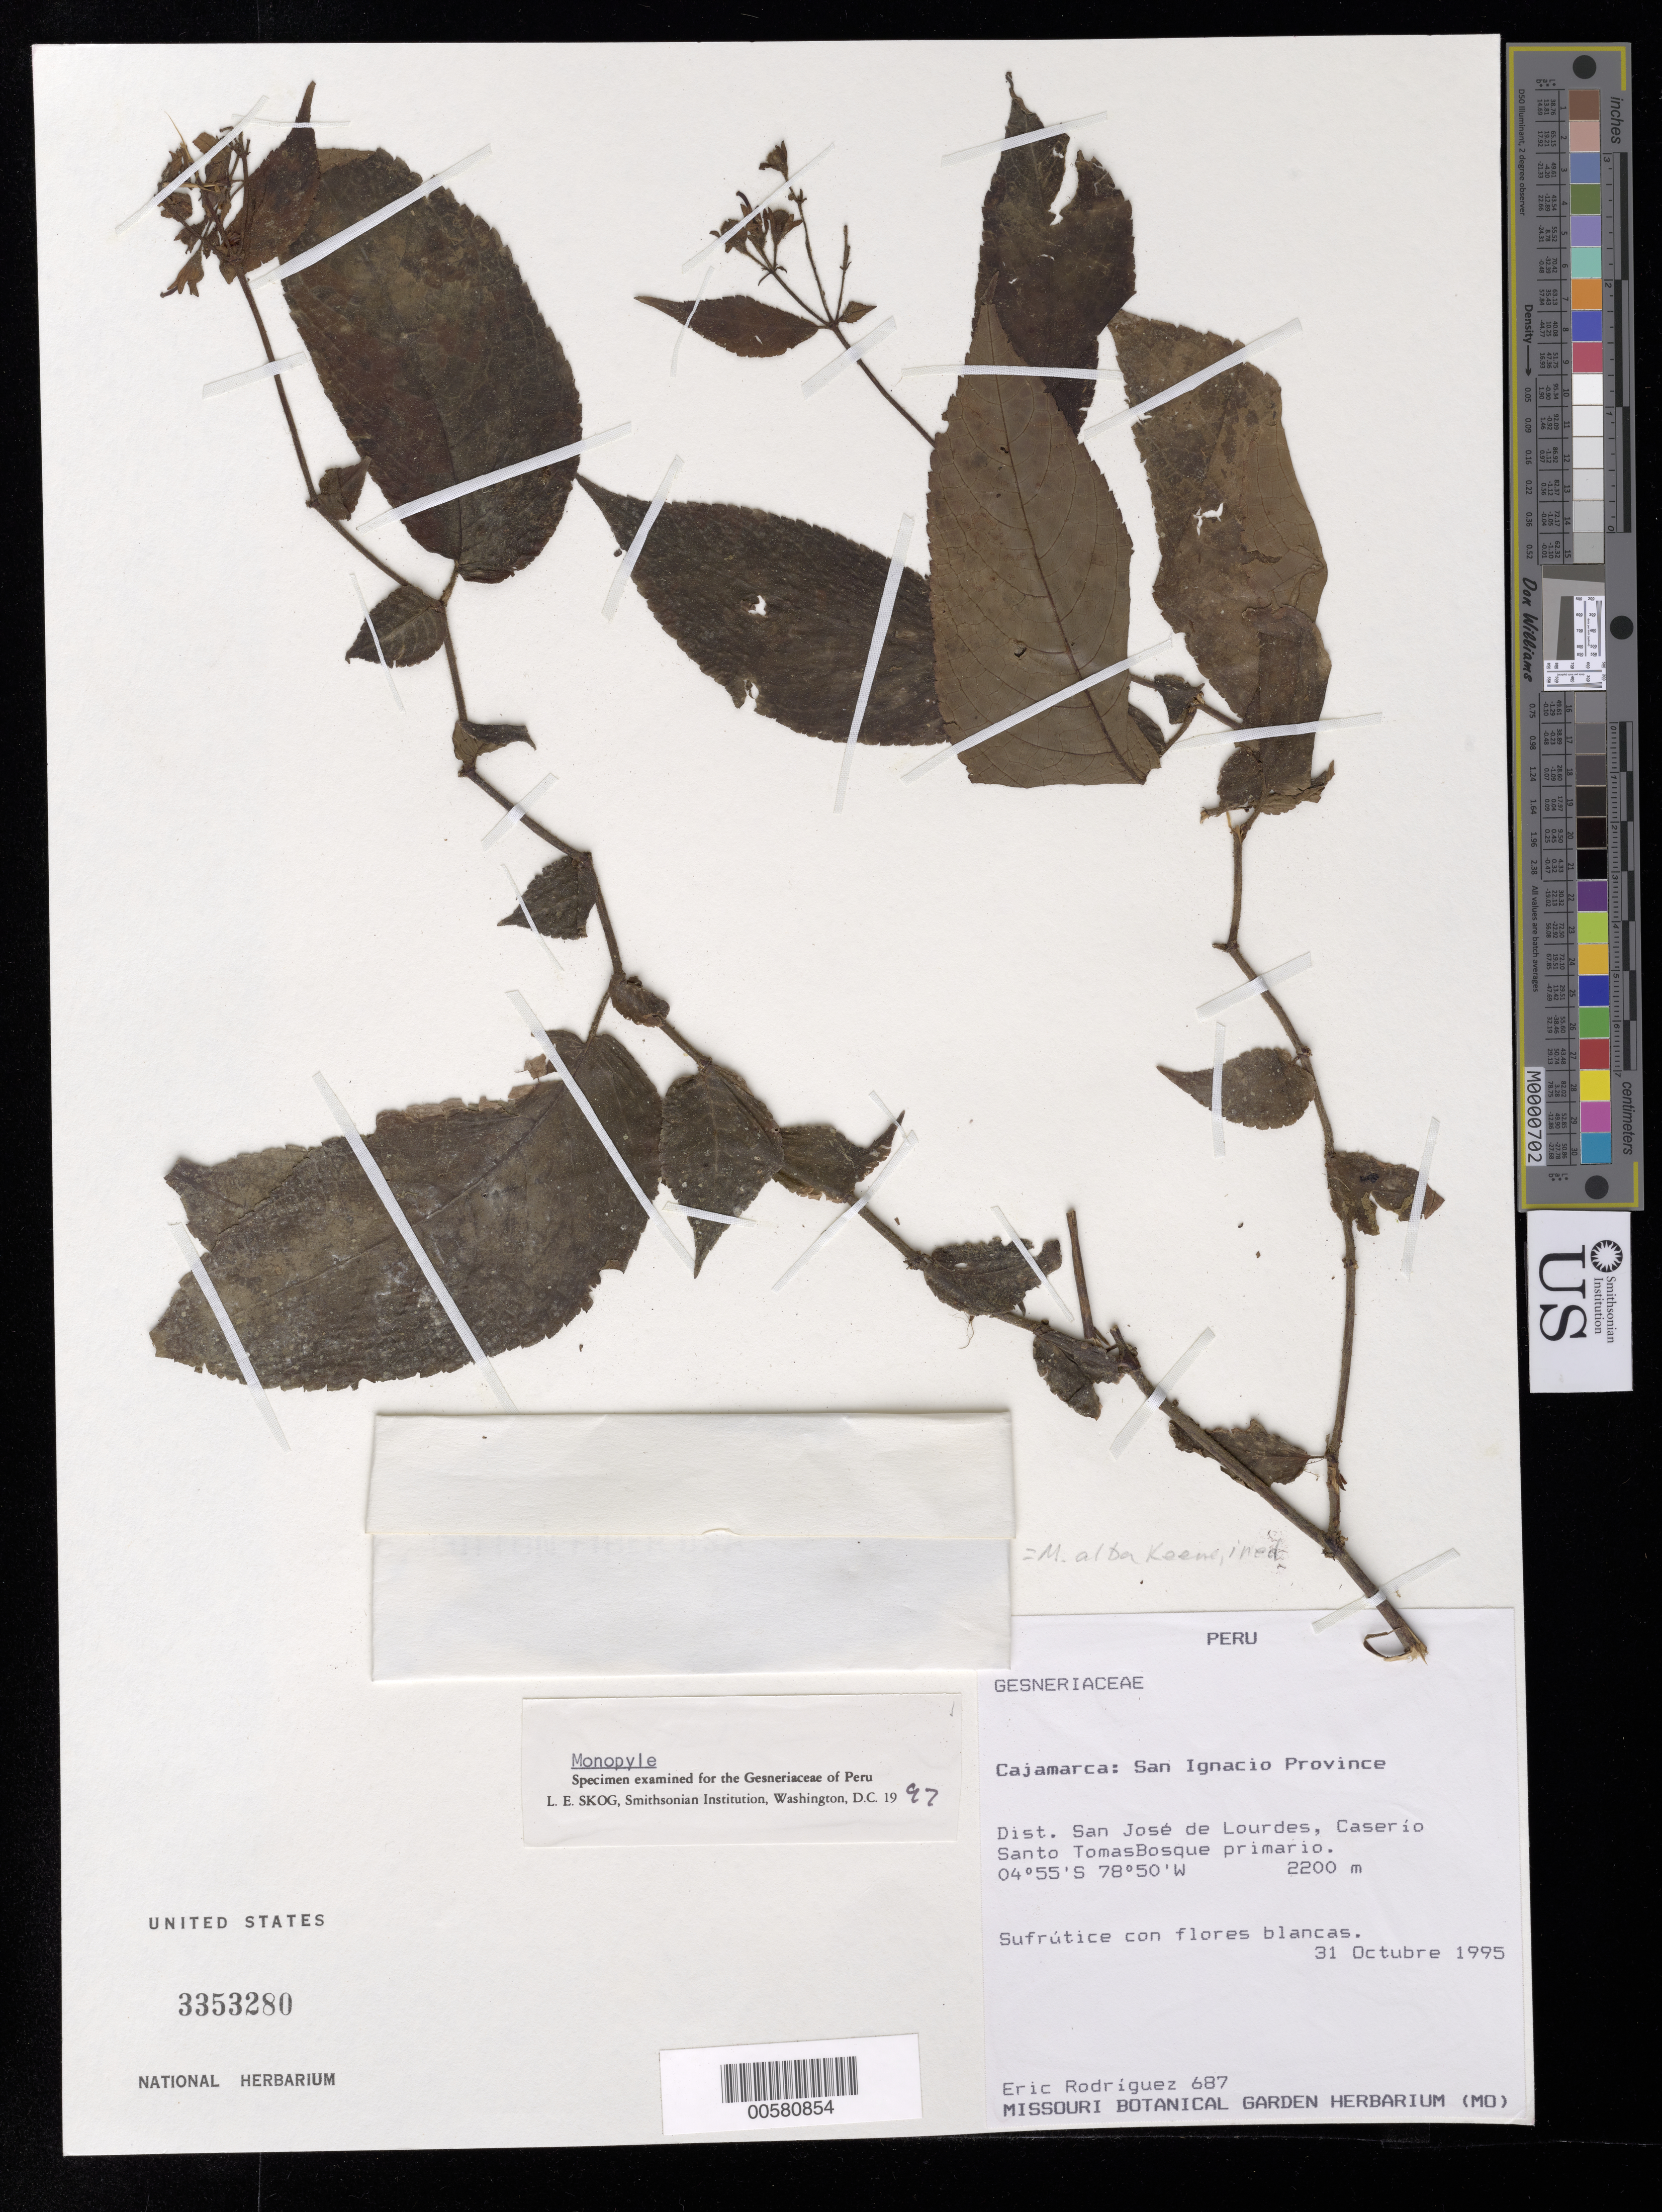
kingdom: Plantae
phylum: Tracheophyta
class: Magnoliopsida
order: Lamiales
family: Gesneriaceae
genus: Monopyle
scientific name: Monopyle sp.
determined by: Skog, Laurence E.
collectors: E. Rodriguez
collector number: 687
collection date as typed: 31 Oct 1995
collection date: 1995-10-31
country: Peru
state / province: Cajamarca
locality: Prov. San Ignacio, dtto. San José de Lourdes, Caserío Santo Tomas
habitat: Bosque primario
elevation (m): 2200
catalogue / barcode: US 3353280